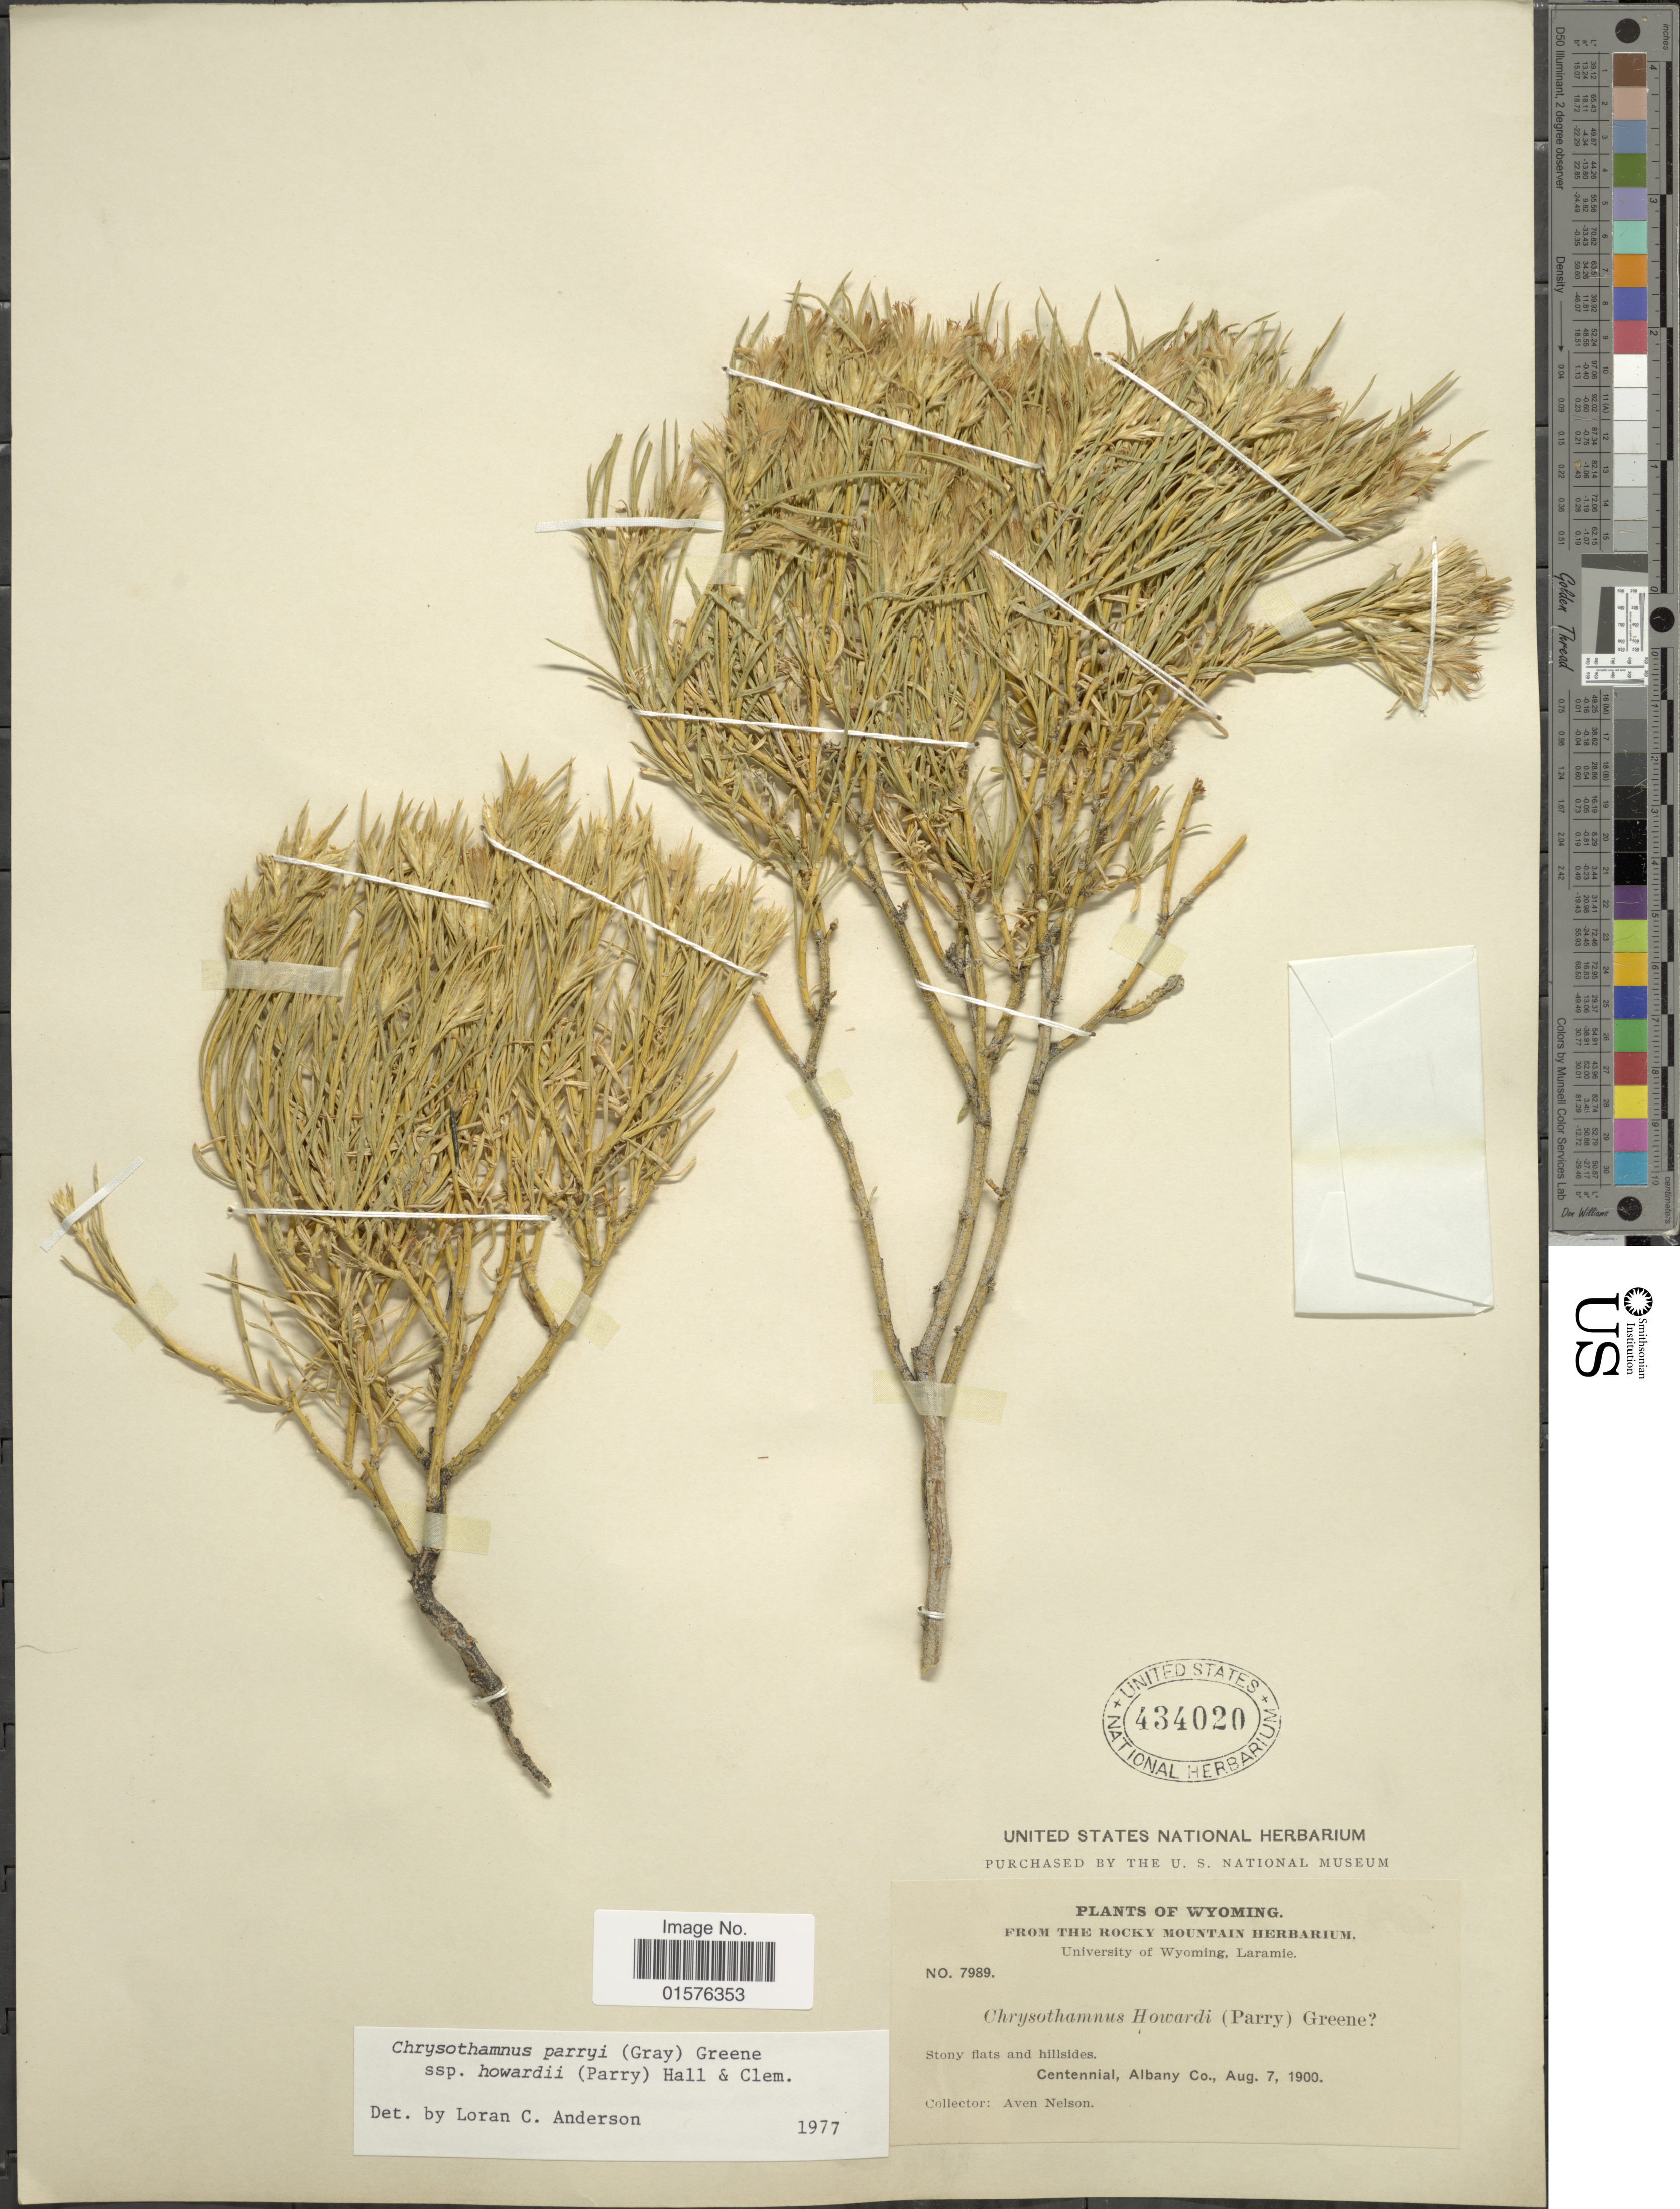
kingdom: Plantae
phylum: Tracheophyta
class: Magnoliopsida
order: Asterales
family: Asteraceae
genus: Ericameria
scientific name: Ericameria parryi var. howardii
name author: (A. Gray) G.L. Nesom & G.I. Baird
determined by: Urbatsch, Lowell E., Curator (LSU), Louisiana State University (UNITED STATES)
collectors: A. Nelson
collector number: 7989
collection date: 1900-08-07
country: United States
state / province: Wyoming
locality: Centennial, Albany Co.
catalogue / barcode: US 434020